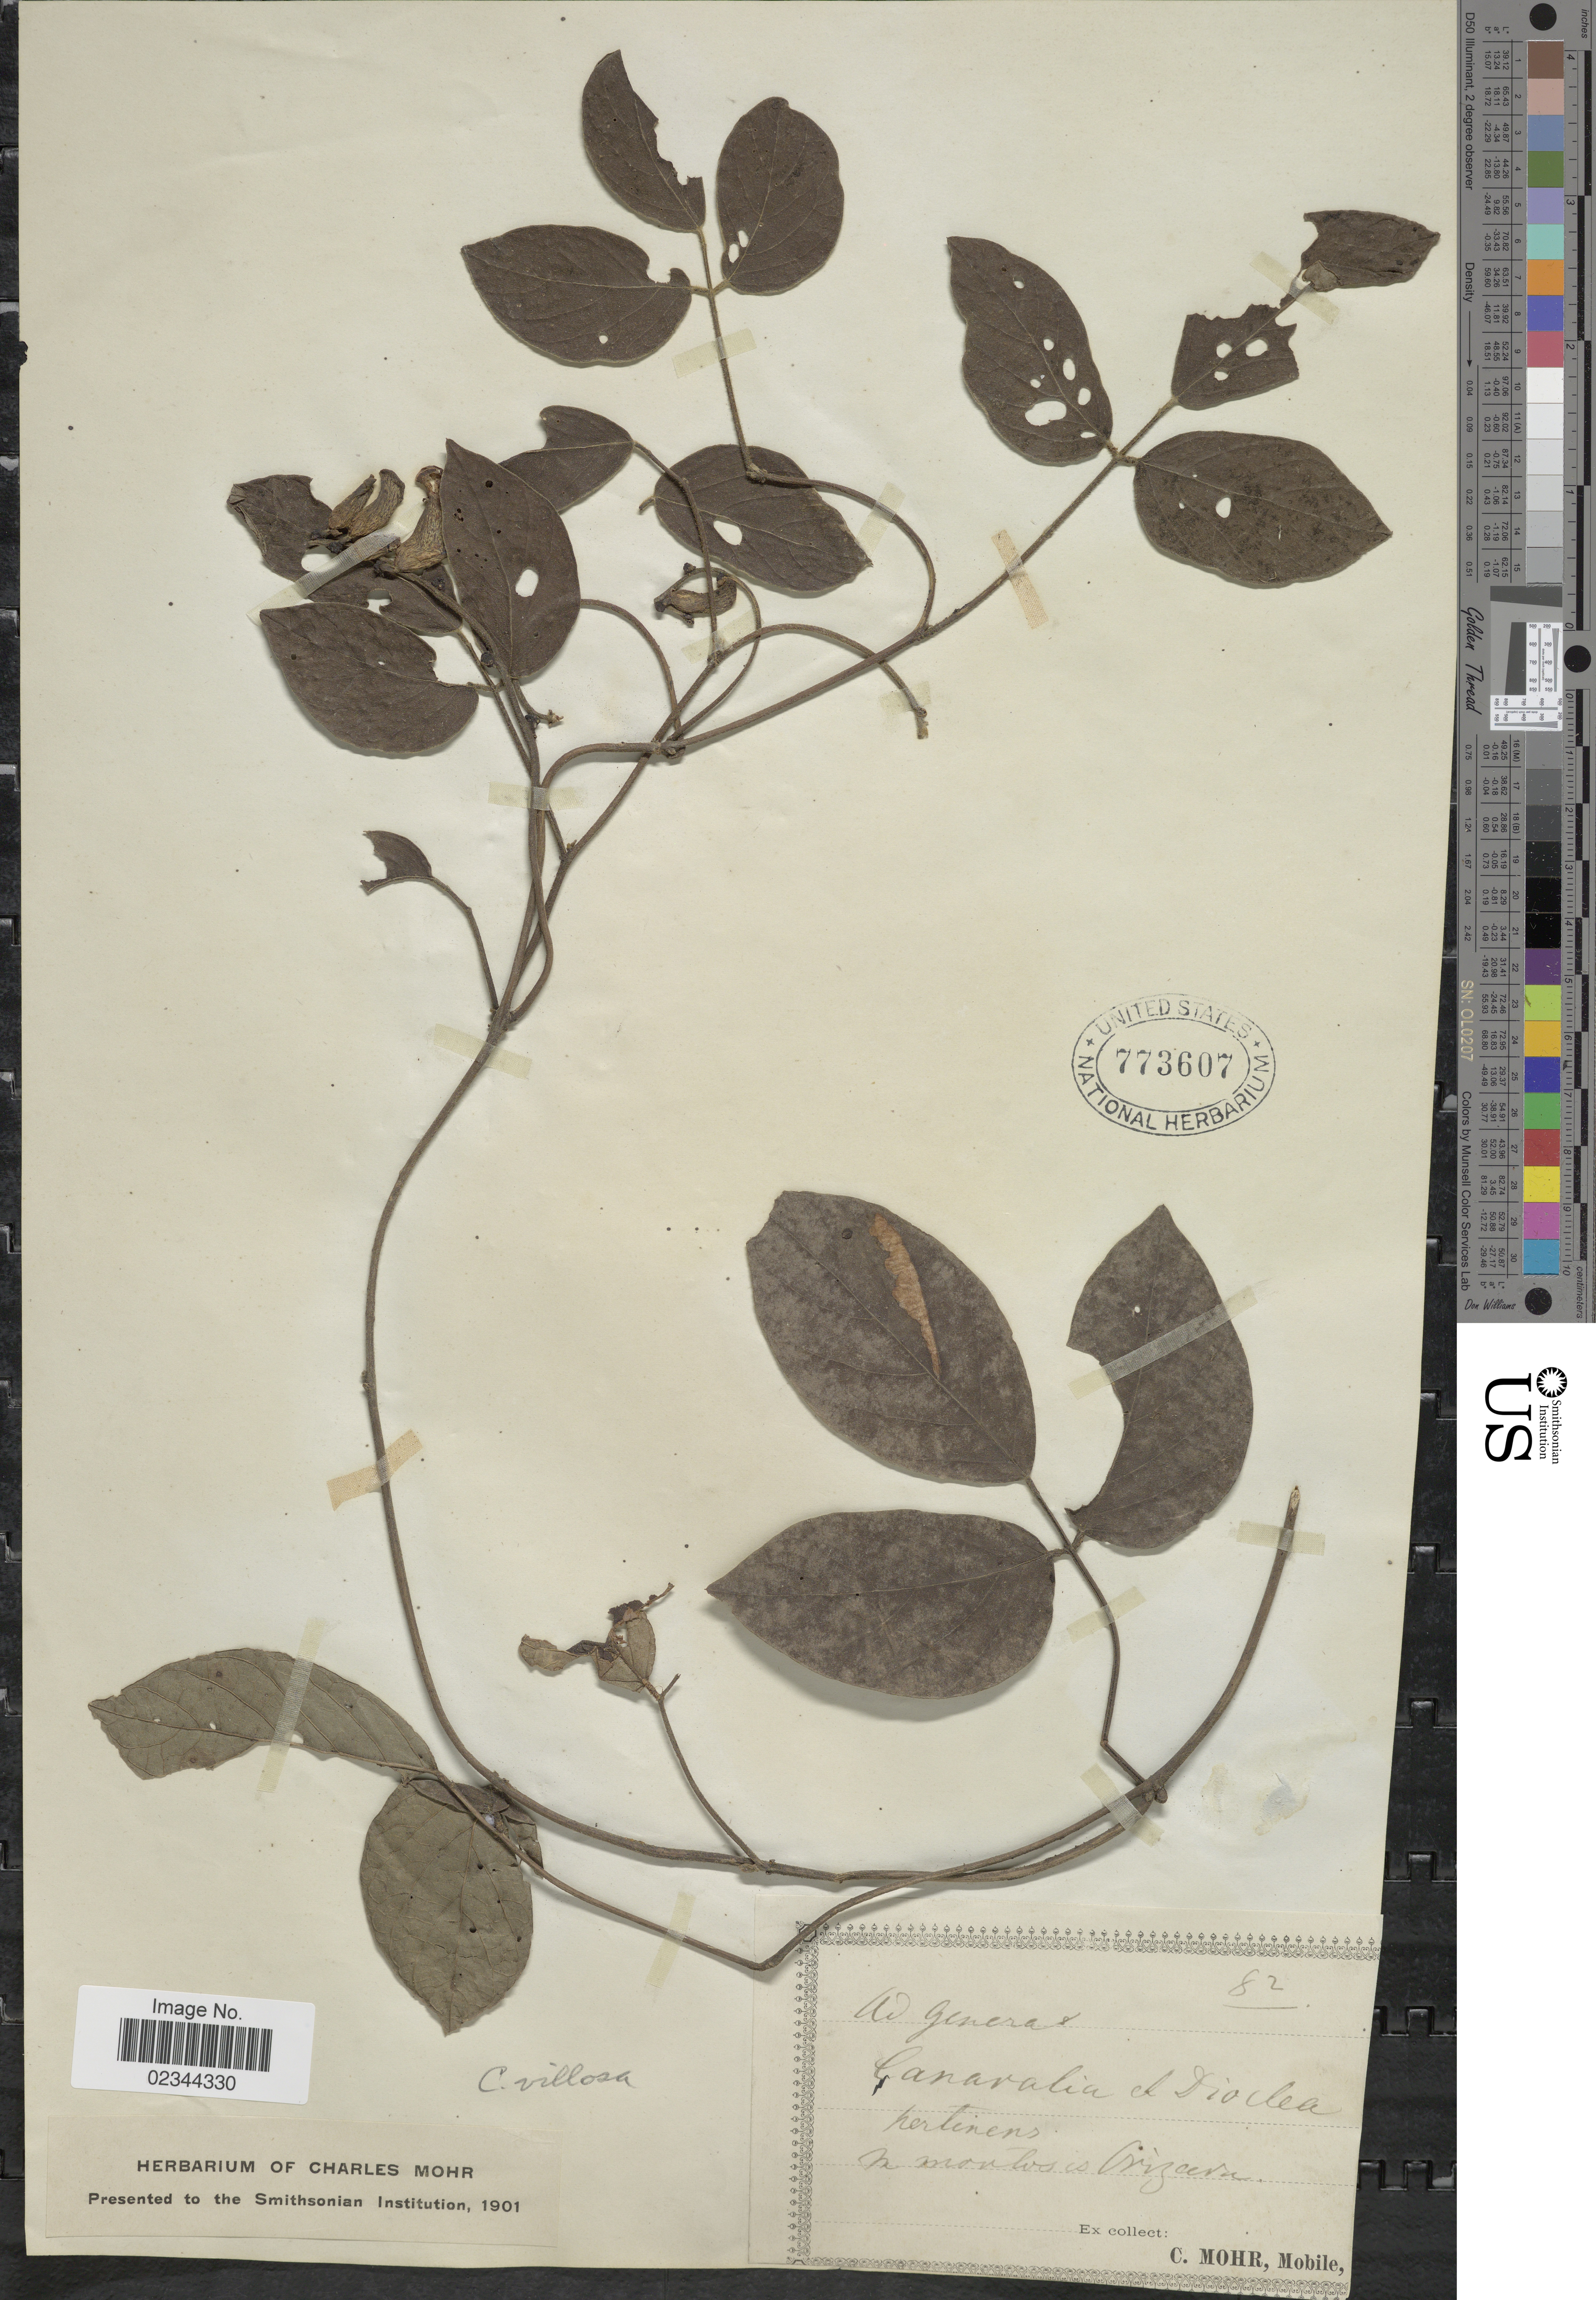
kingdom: Plantae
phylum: Tracheophyta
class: Magnoliopsida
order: Fabales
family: Fabaceae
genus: Canavalia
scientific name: Canavalia villosa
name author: Benth.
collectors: C. T. Mohr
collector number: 82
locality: Ad generas, in monlocis Orizava.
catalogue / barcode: US 773607